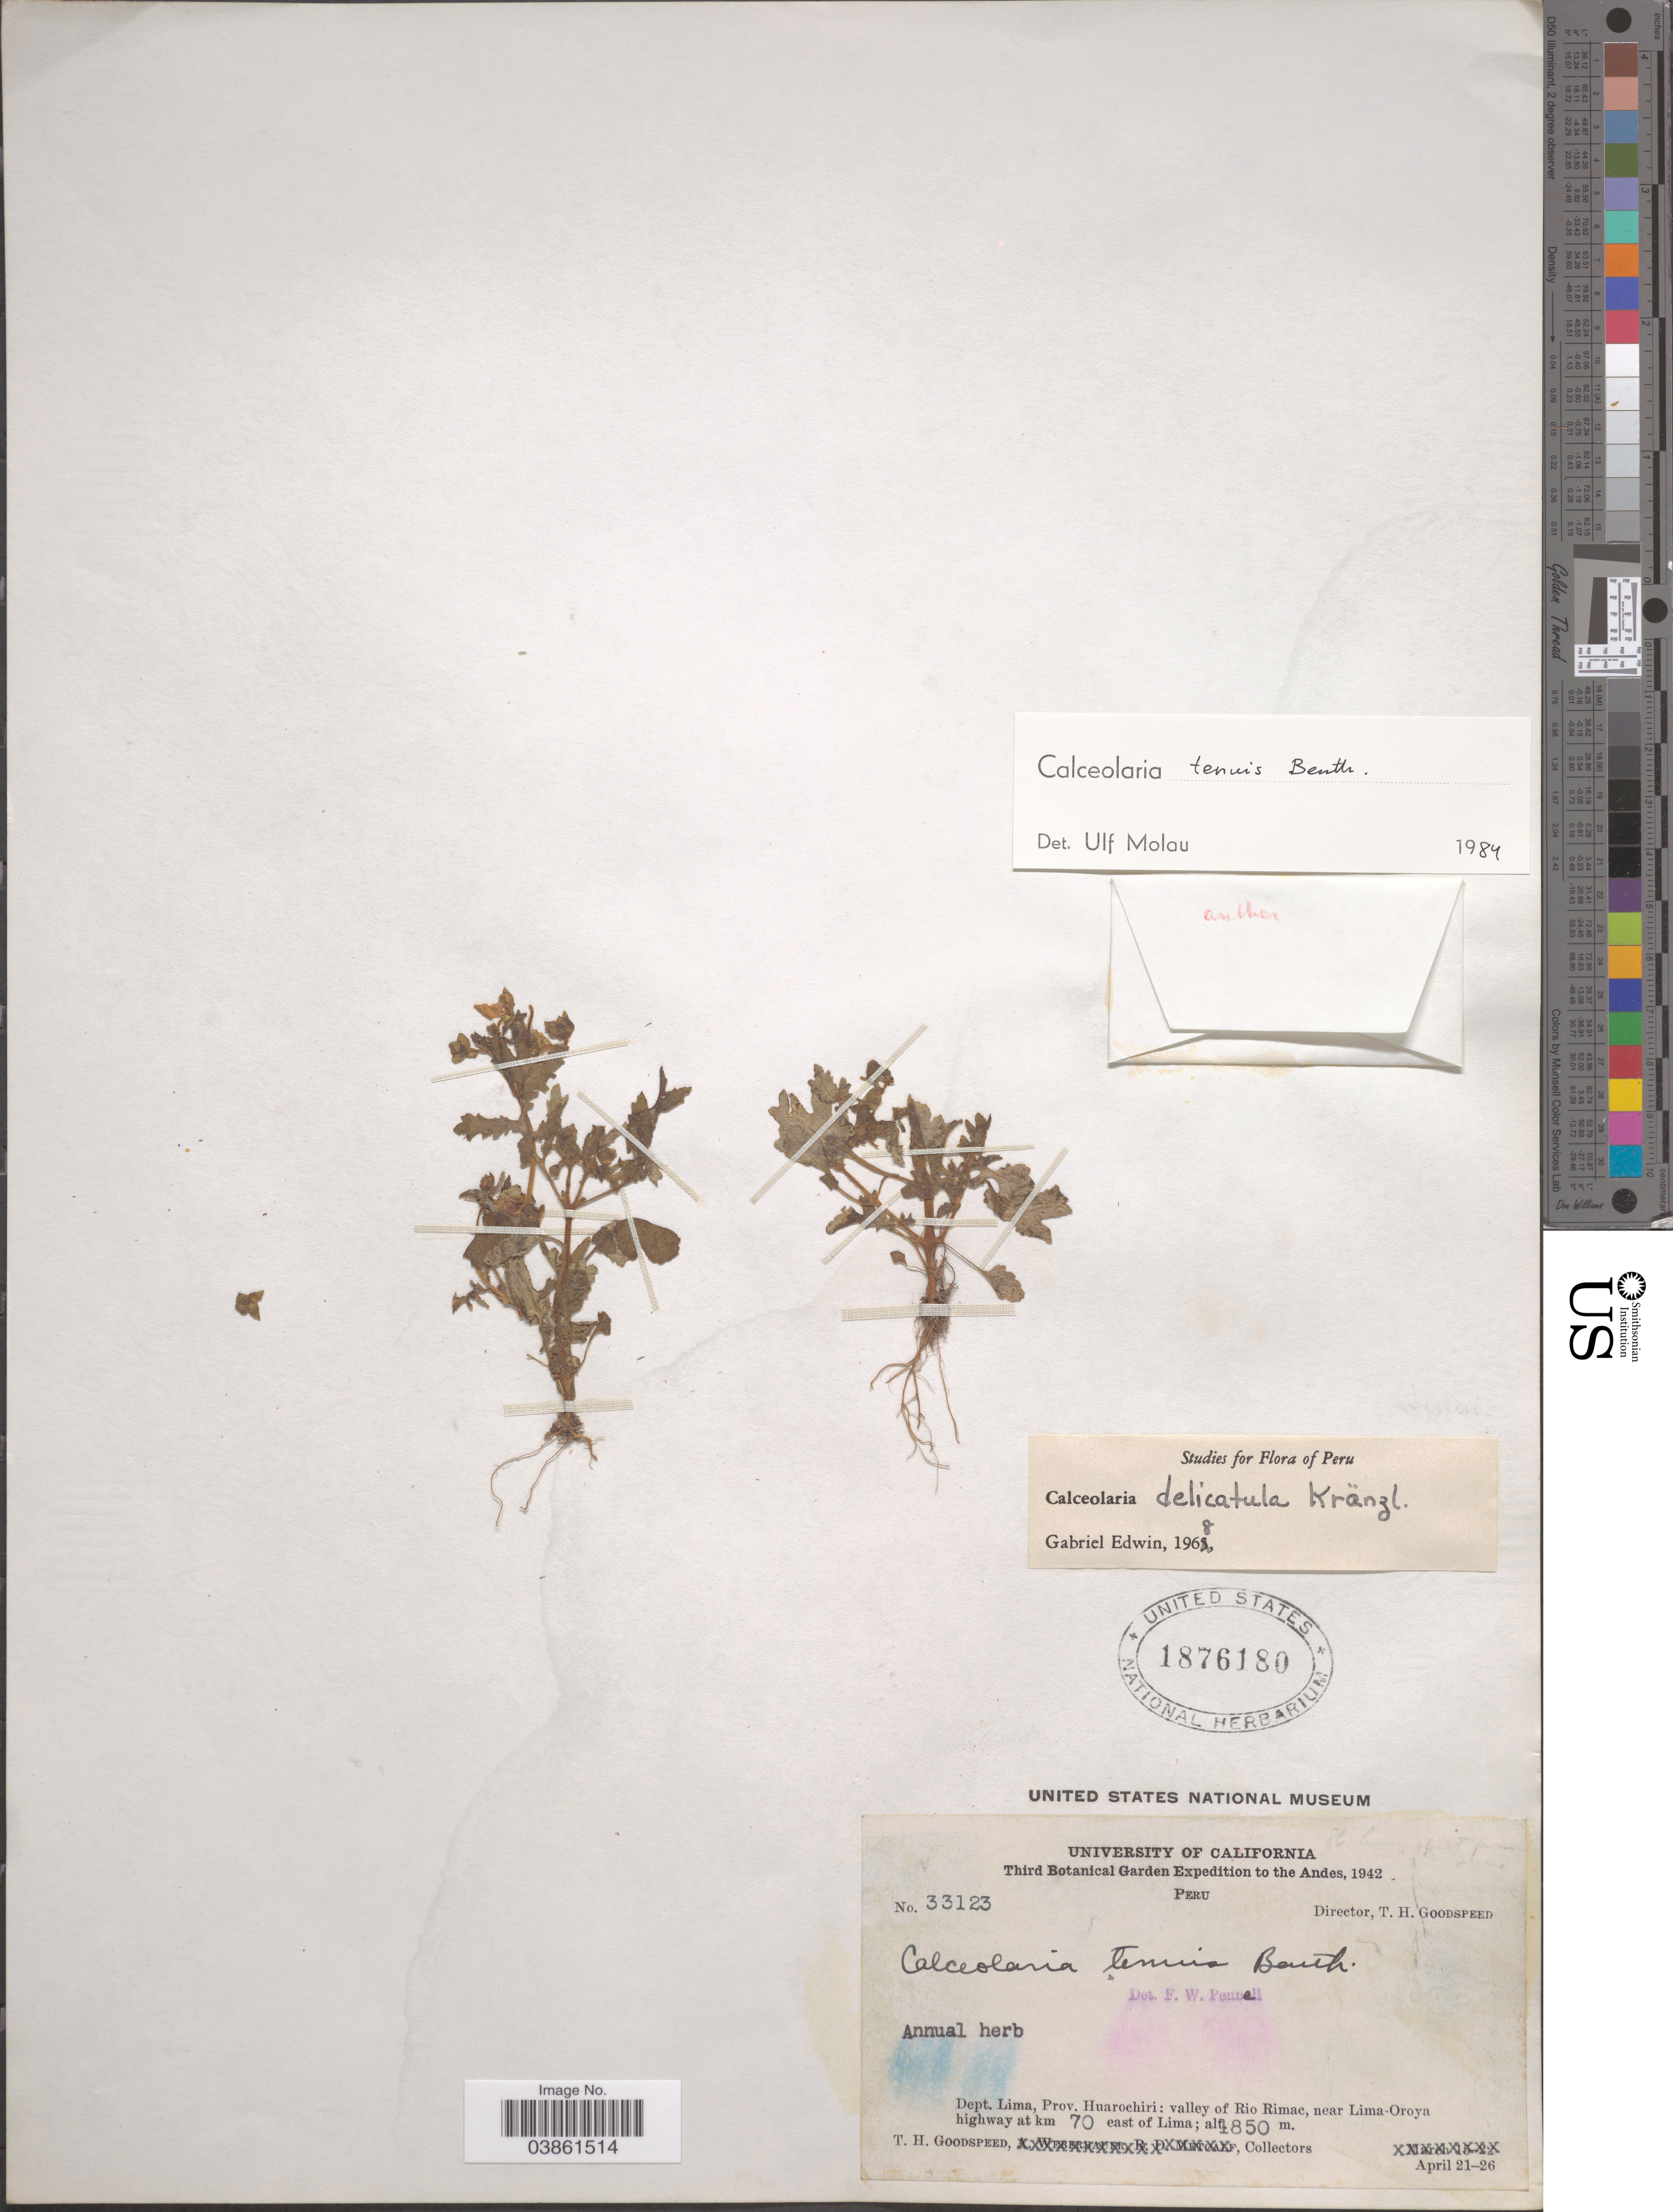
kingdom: Plantae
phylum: Tracheophyta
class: Magnoliopsida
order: Lamiales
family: Calceolariaceae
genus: Calceolaria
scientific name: Calceolaria tenuis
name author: Benth.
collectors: T. Goodspeed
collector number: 33123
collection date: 1942-04-21/1942-04-26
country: Peru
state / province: Lima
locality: The Andes. Dept. Lima, Prov. Huarochiri: valley of Rio Rimac, near Lima-Oroya highway at km 70 east of Lima.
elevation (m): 1850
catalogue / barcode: US 1876180